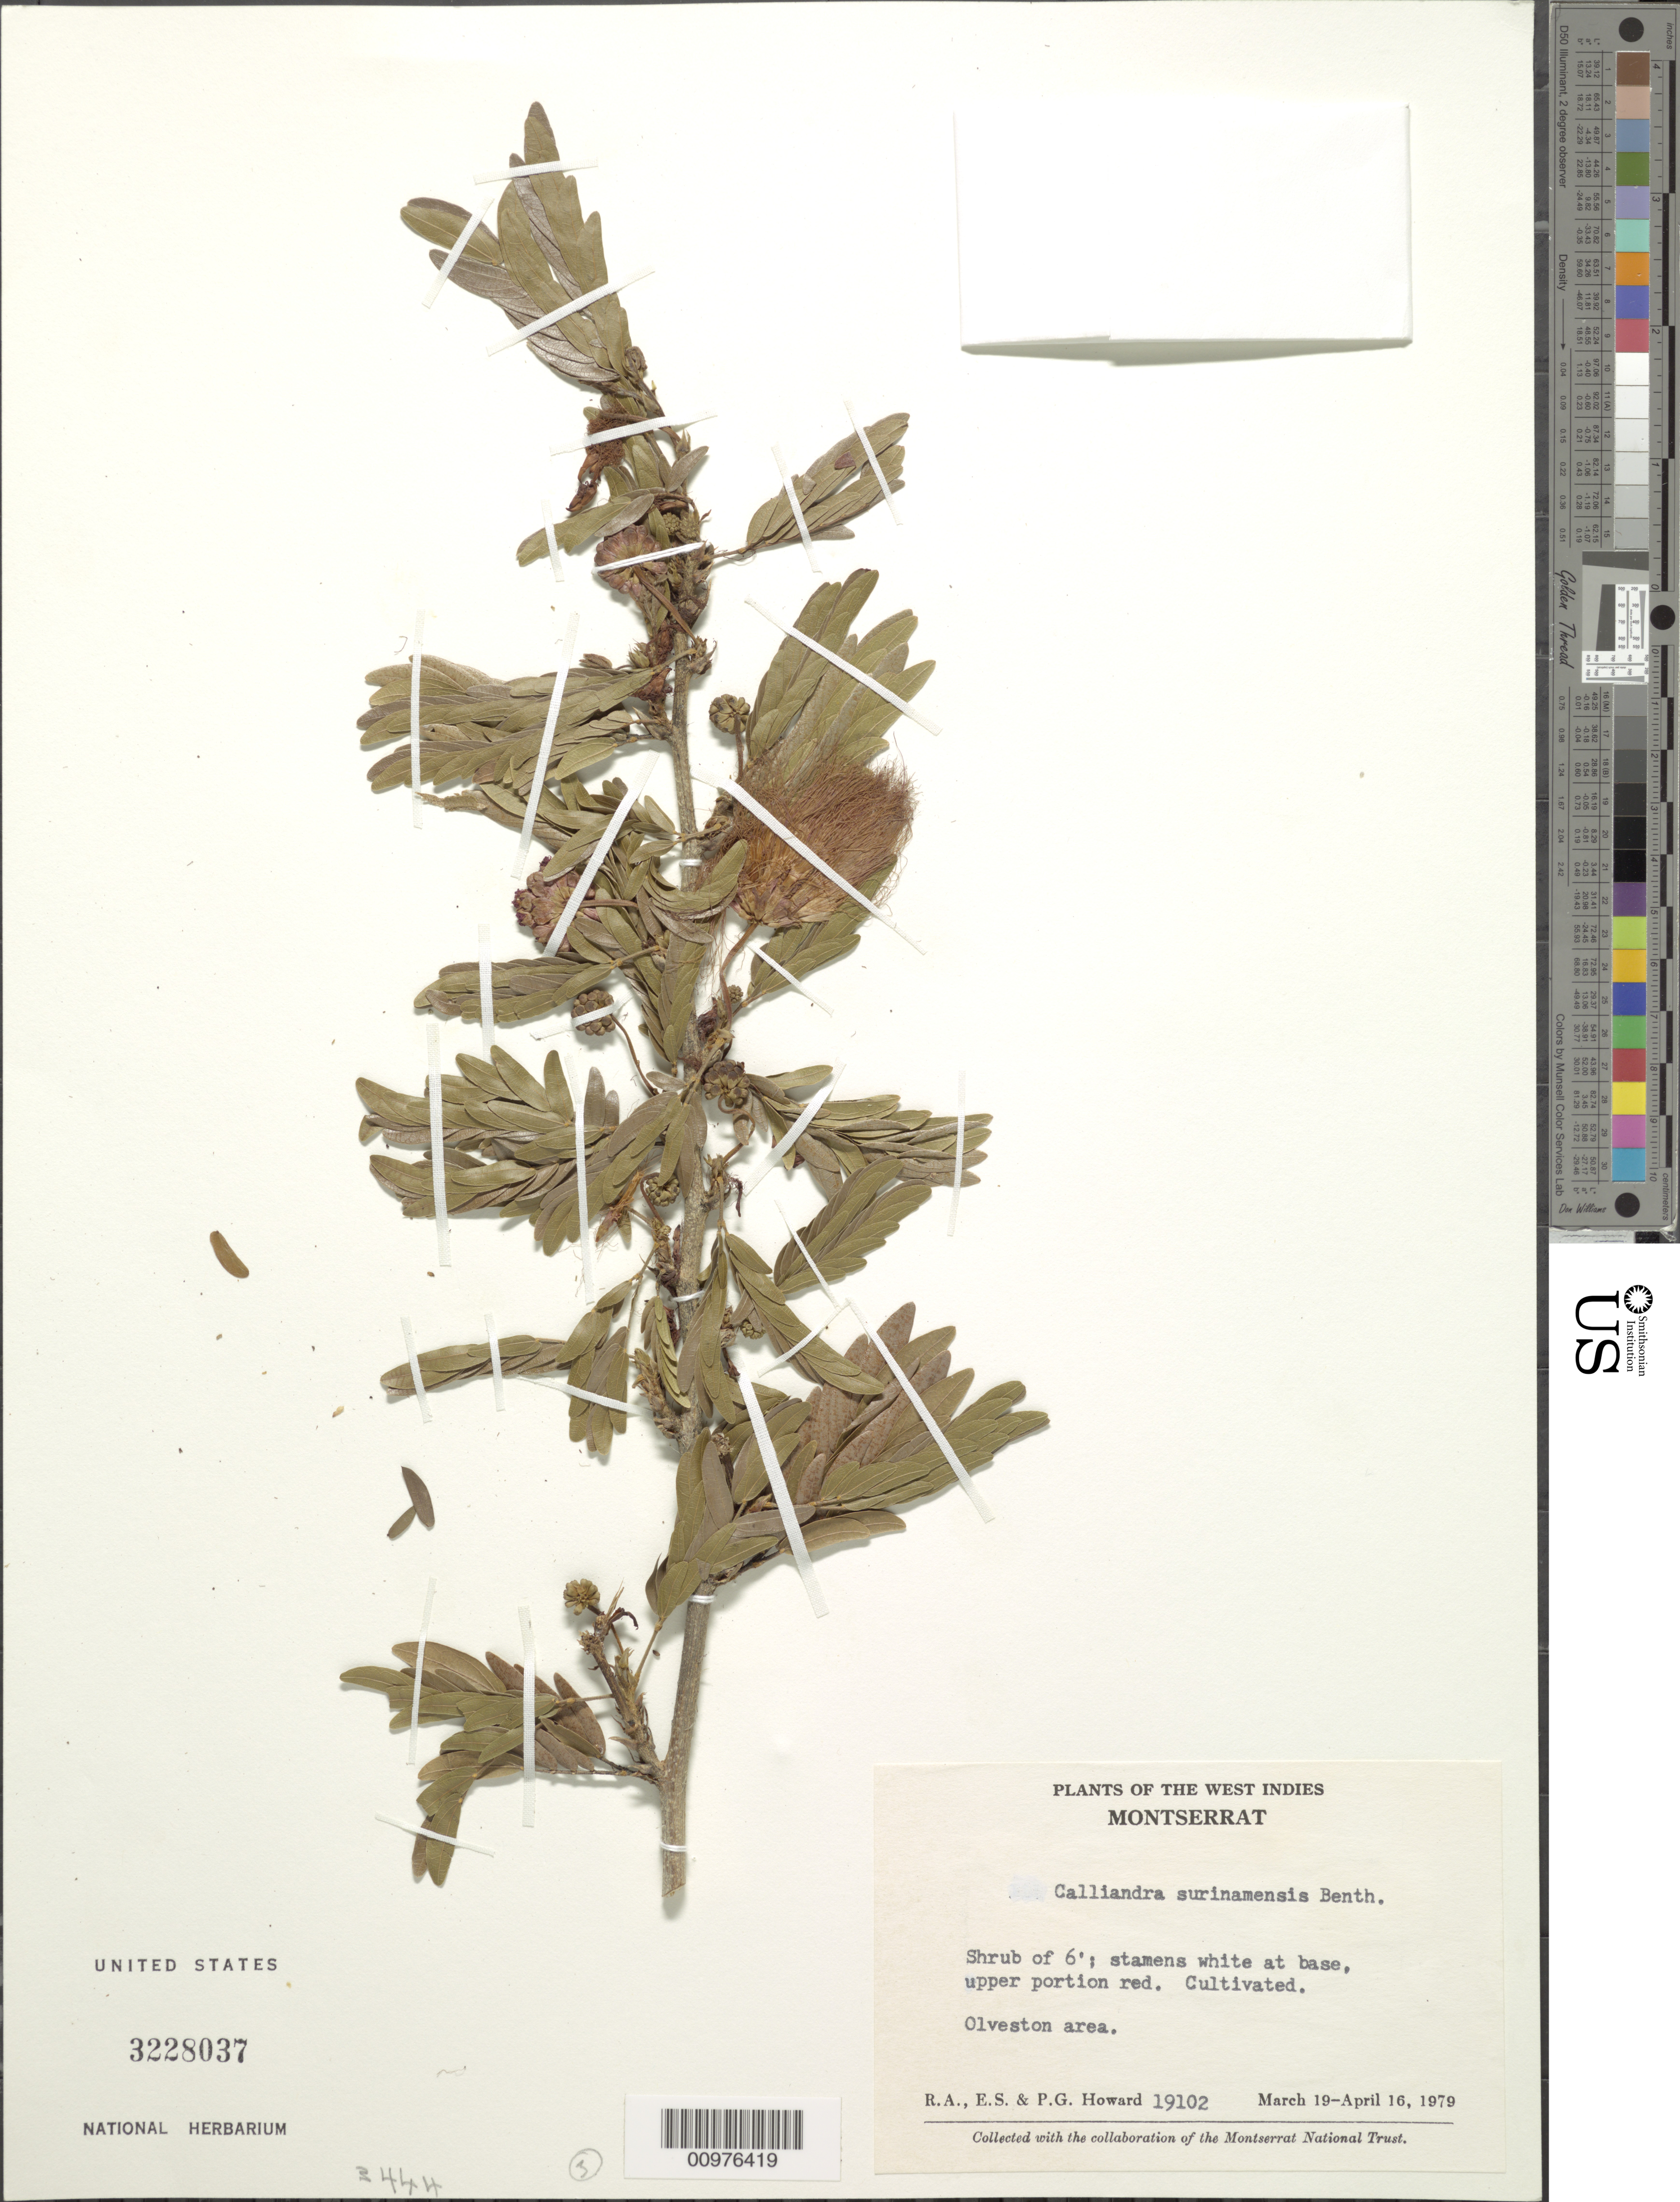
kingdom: Plantae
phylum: Tracheophyta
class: Magnoliopsida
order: Fabales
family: Fabaceae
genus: Calliandra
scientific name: Calliandra surinamensis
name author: Benth.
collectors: R. A. Howard, E. S. Howard & P. Howard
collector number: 19102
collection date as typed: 19 Mar 1979 to 16 Apr 1979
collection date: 1979-03-19/1979-04-16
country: Montserrat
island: Montserrat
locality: Olveston area.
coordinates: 0 N, 0 E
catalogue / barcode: US 3228037